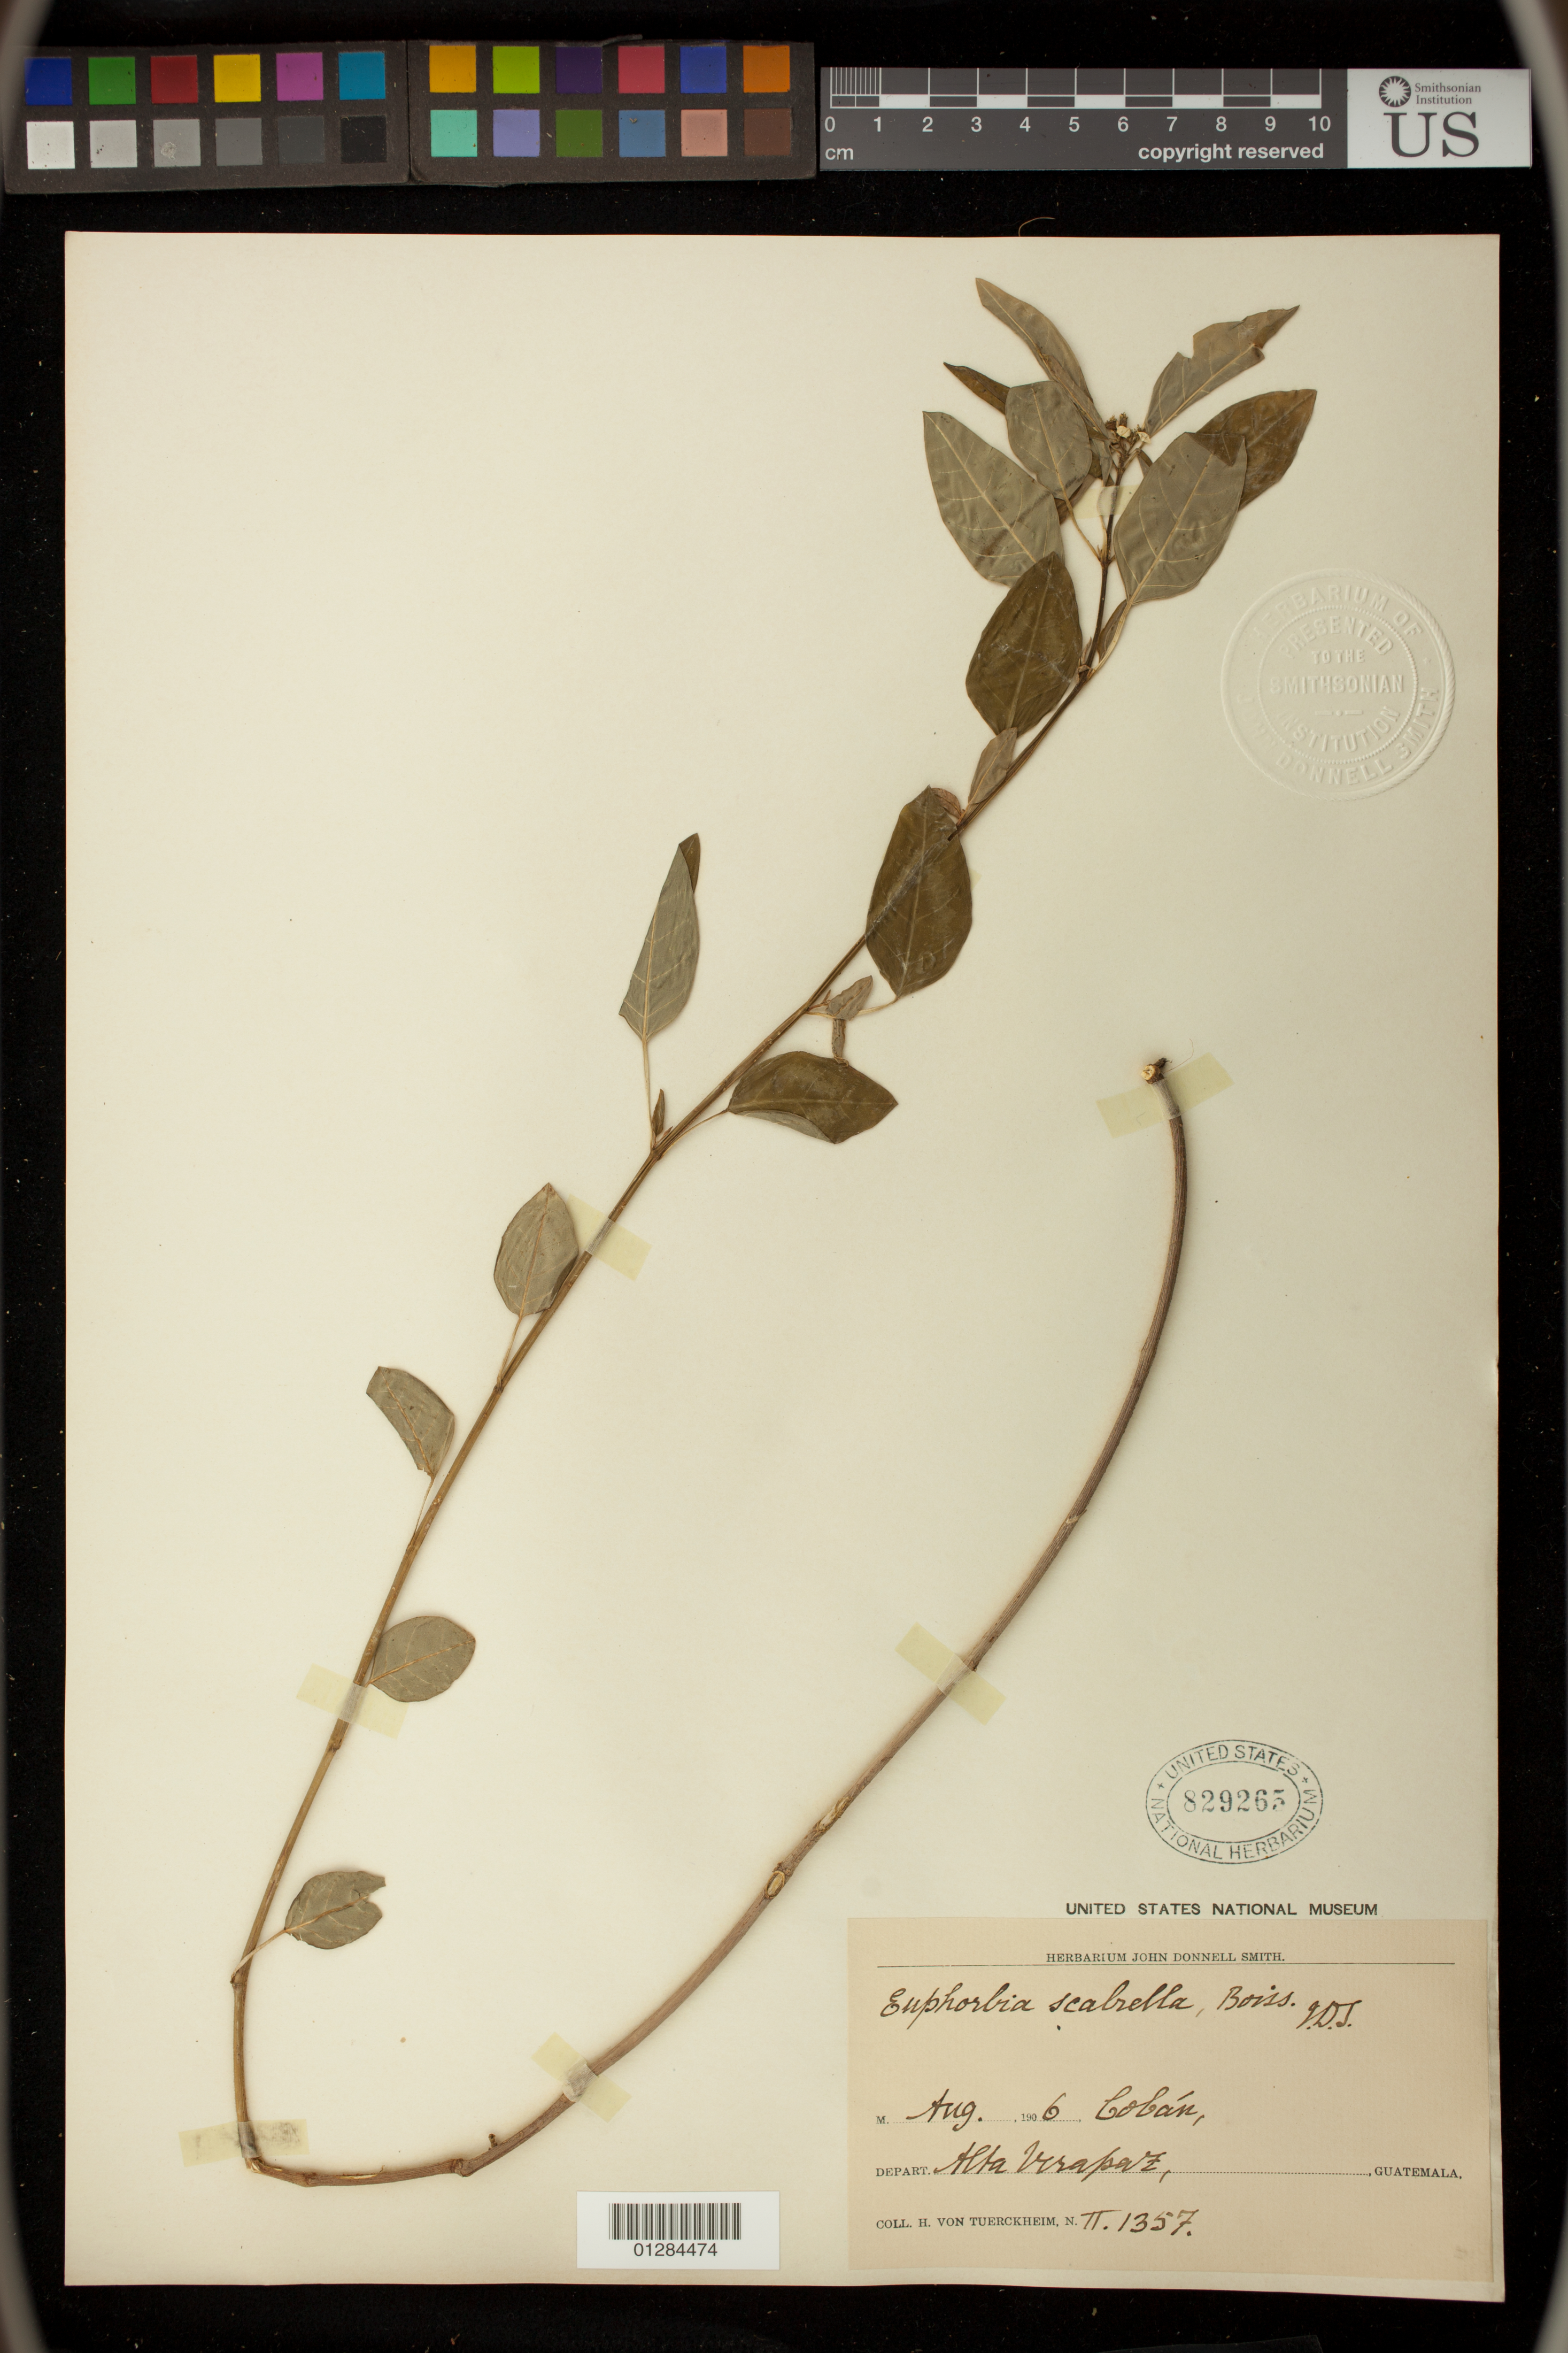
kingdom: Plantae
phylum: Tracheophyta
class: Magnoliopsida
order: Malpighiales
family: Euphorbiaceae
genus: Euphorbia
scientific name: Euphorbia triphylla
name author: (Klotzsch & Garcke) Oudejans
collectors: H. von Tuerckheim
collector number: II 1357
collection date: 1906-08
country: Guatemala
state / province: Alta Verapaz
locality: Coban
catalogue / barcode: US 829265